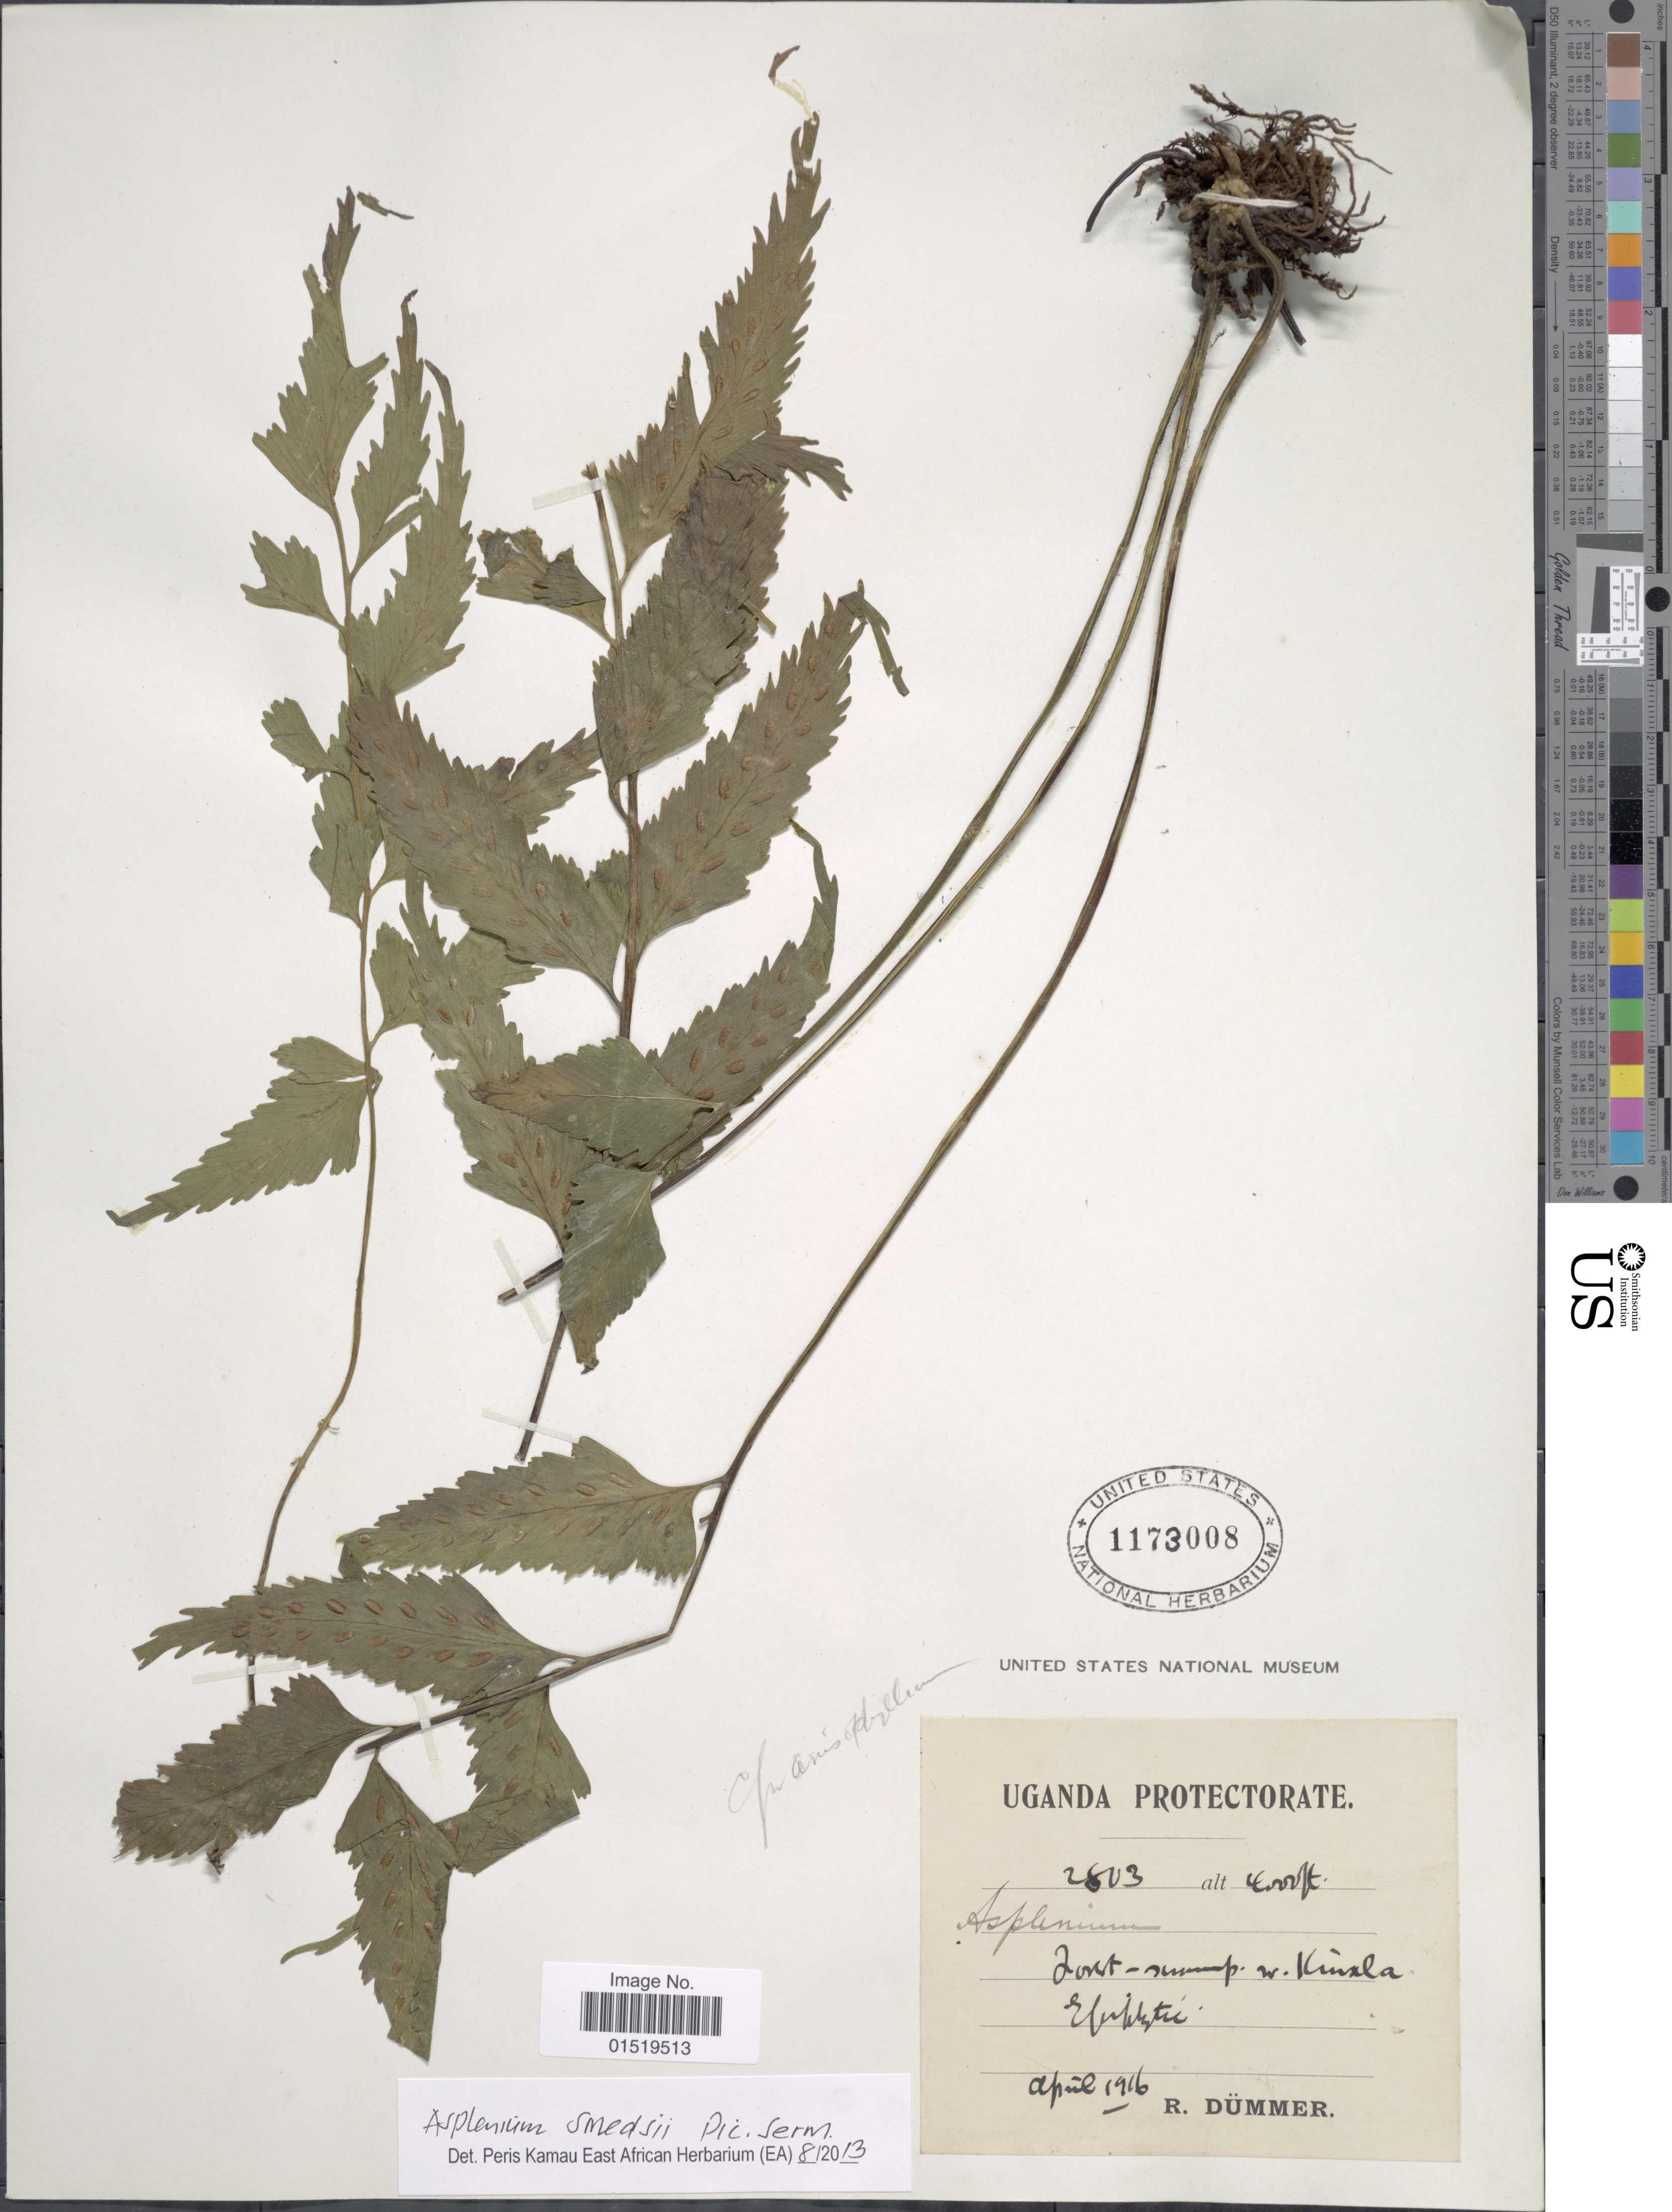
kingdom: Plantae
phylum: Tracheophyta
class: Polypodiopsida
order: Polypodiales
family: Aspleniaceae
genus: Asplenium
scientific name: Asplenium smedsii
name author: Pic. Serm.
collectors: R. Dümmer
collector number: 2803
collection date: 1916-04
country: Uganda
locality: Forest-swamp nr. Kiwala.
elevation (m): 1219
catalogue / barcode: US 1173008